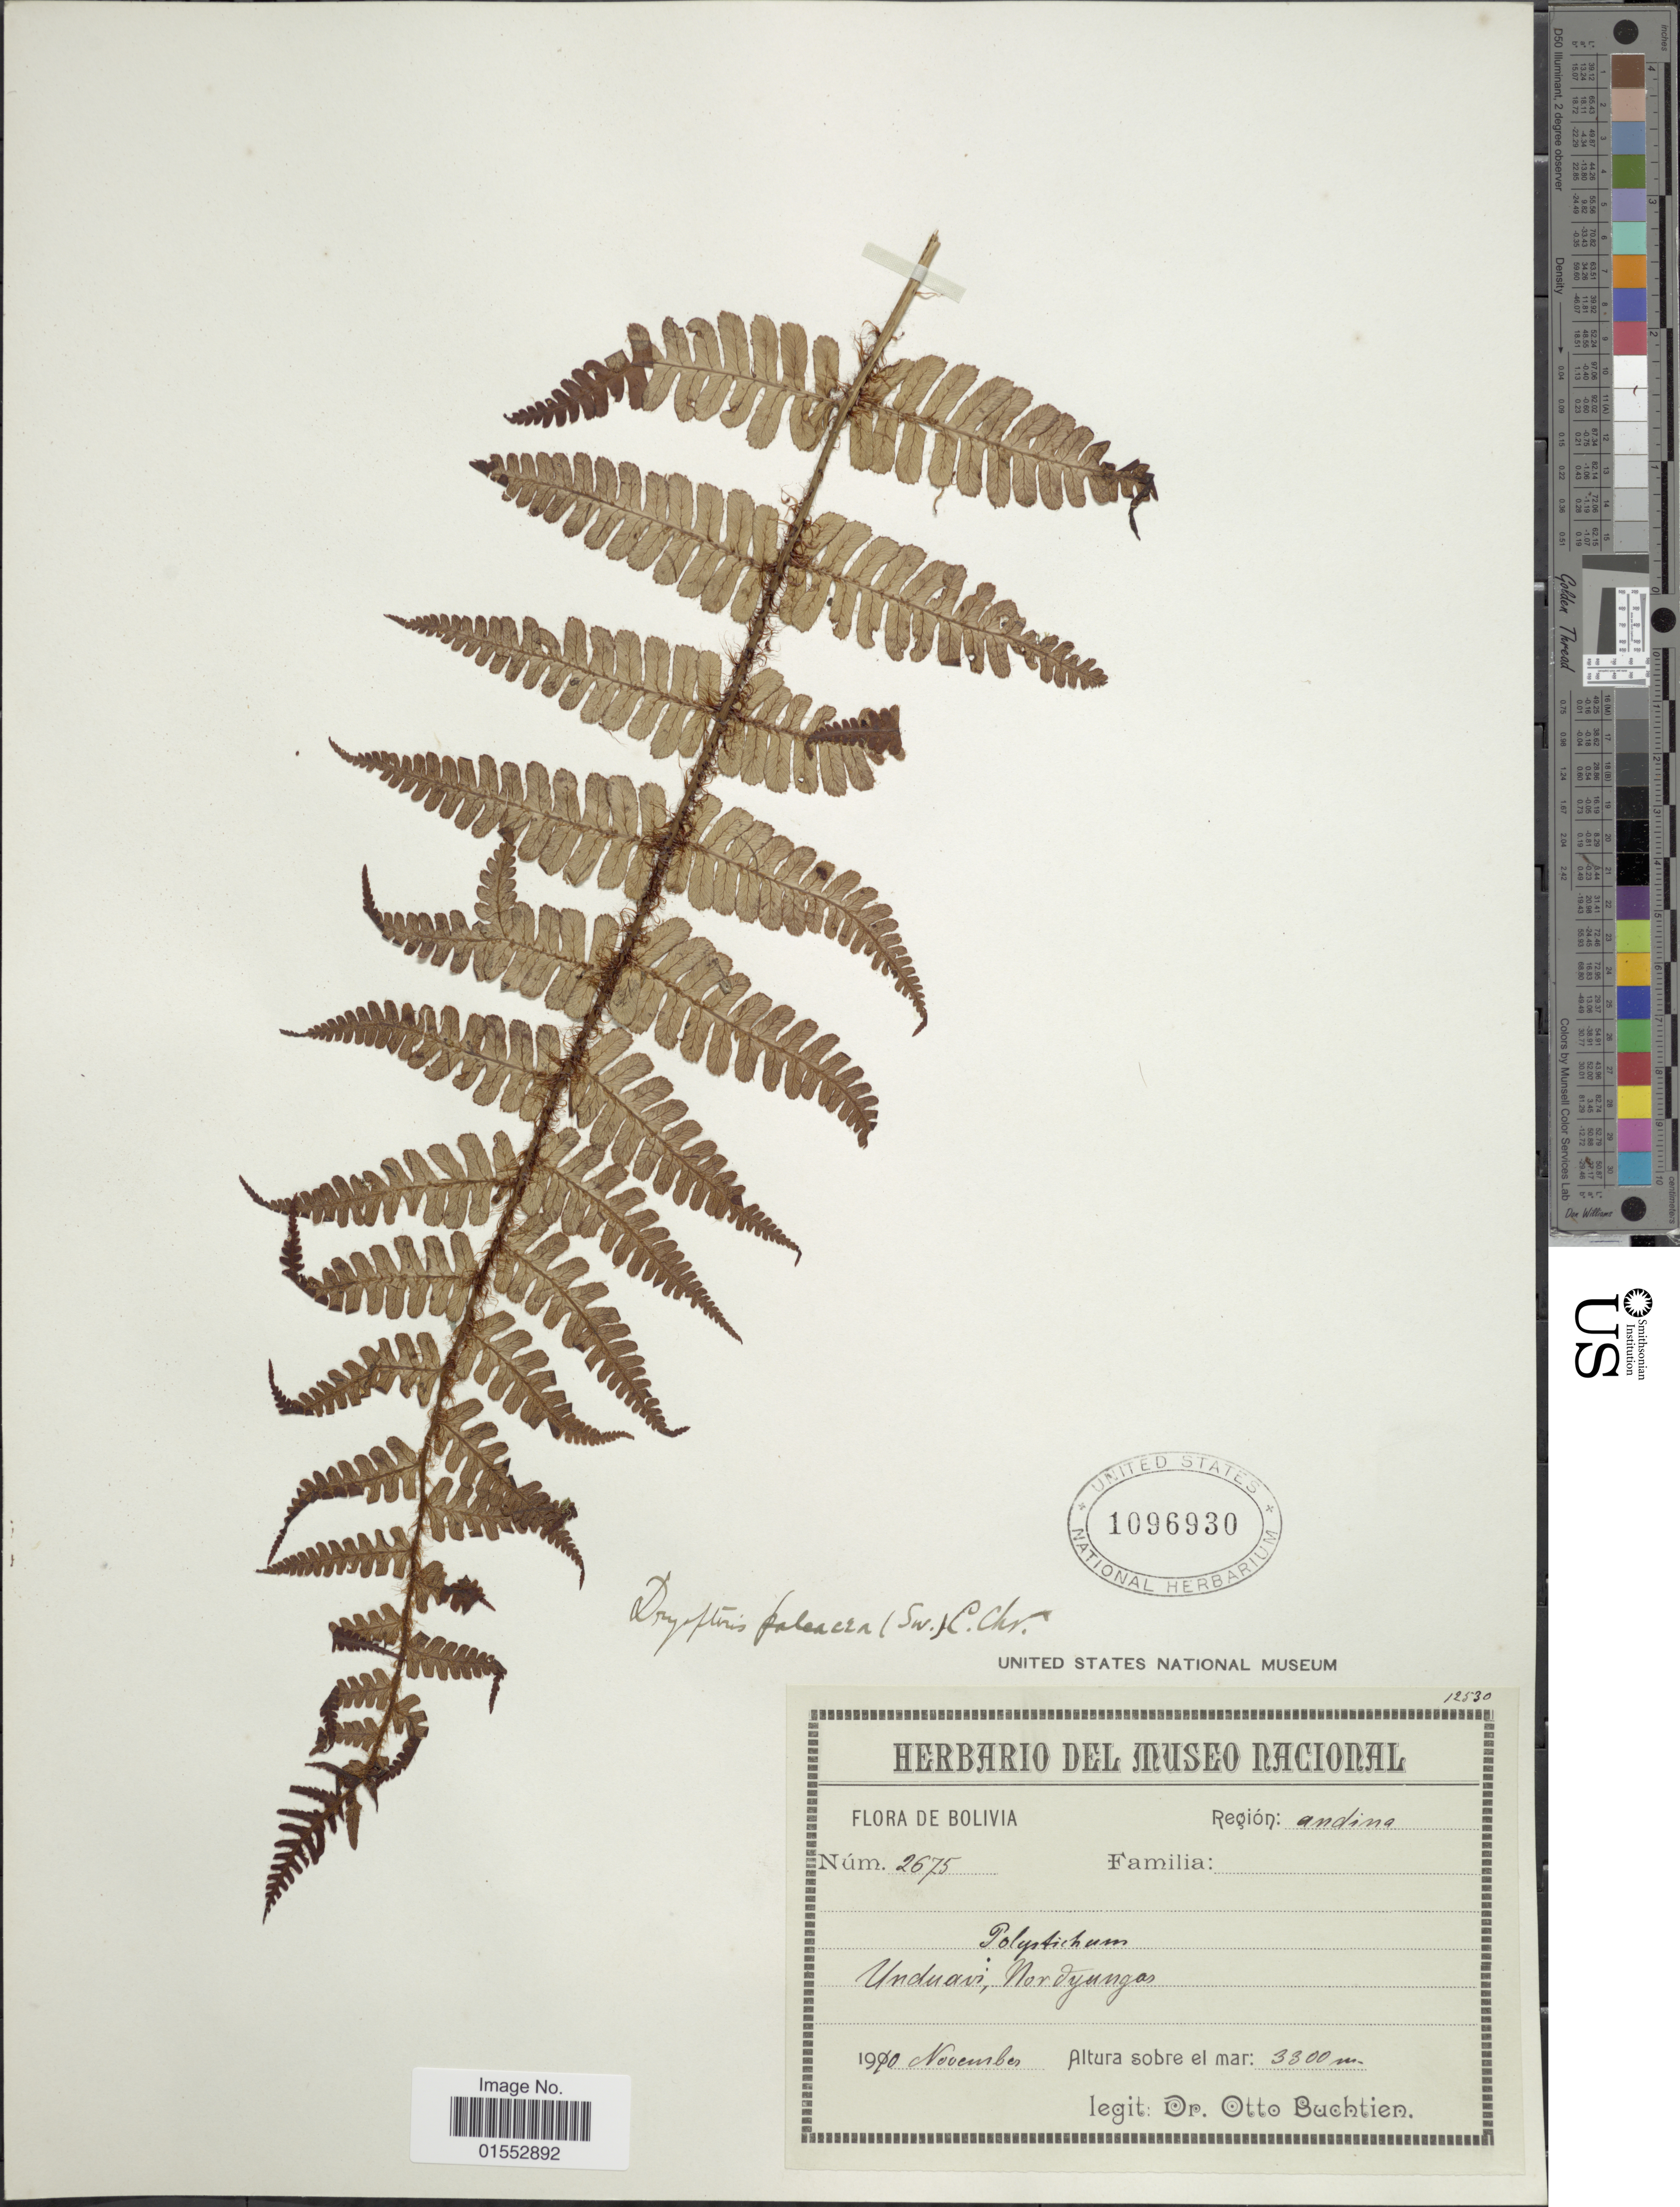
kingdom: Plantae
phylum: Tracheophyta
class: Polypodiopsida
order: Polypodiales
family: Dryopteridaceae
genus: Dryopteris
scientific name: Dryopteris wallichiana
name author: (Spreng.) Hyl.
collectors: O. Buchtien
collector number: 2675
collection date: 1910-11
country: Bolivia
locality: Unduanvi, Nordyungas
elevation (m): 3300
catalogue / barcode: US 1096930